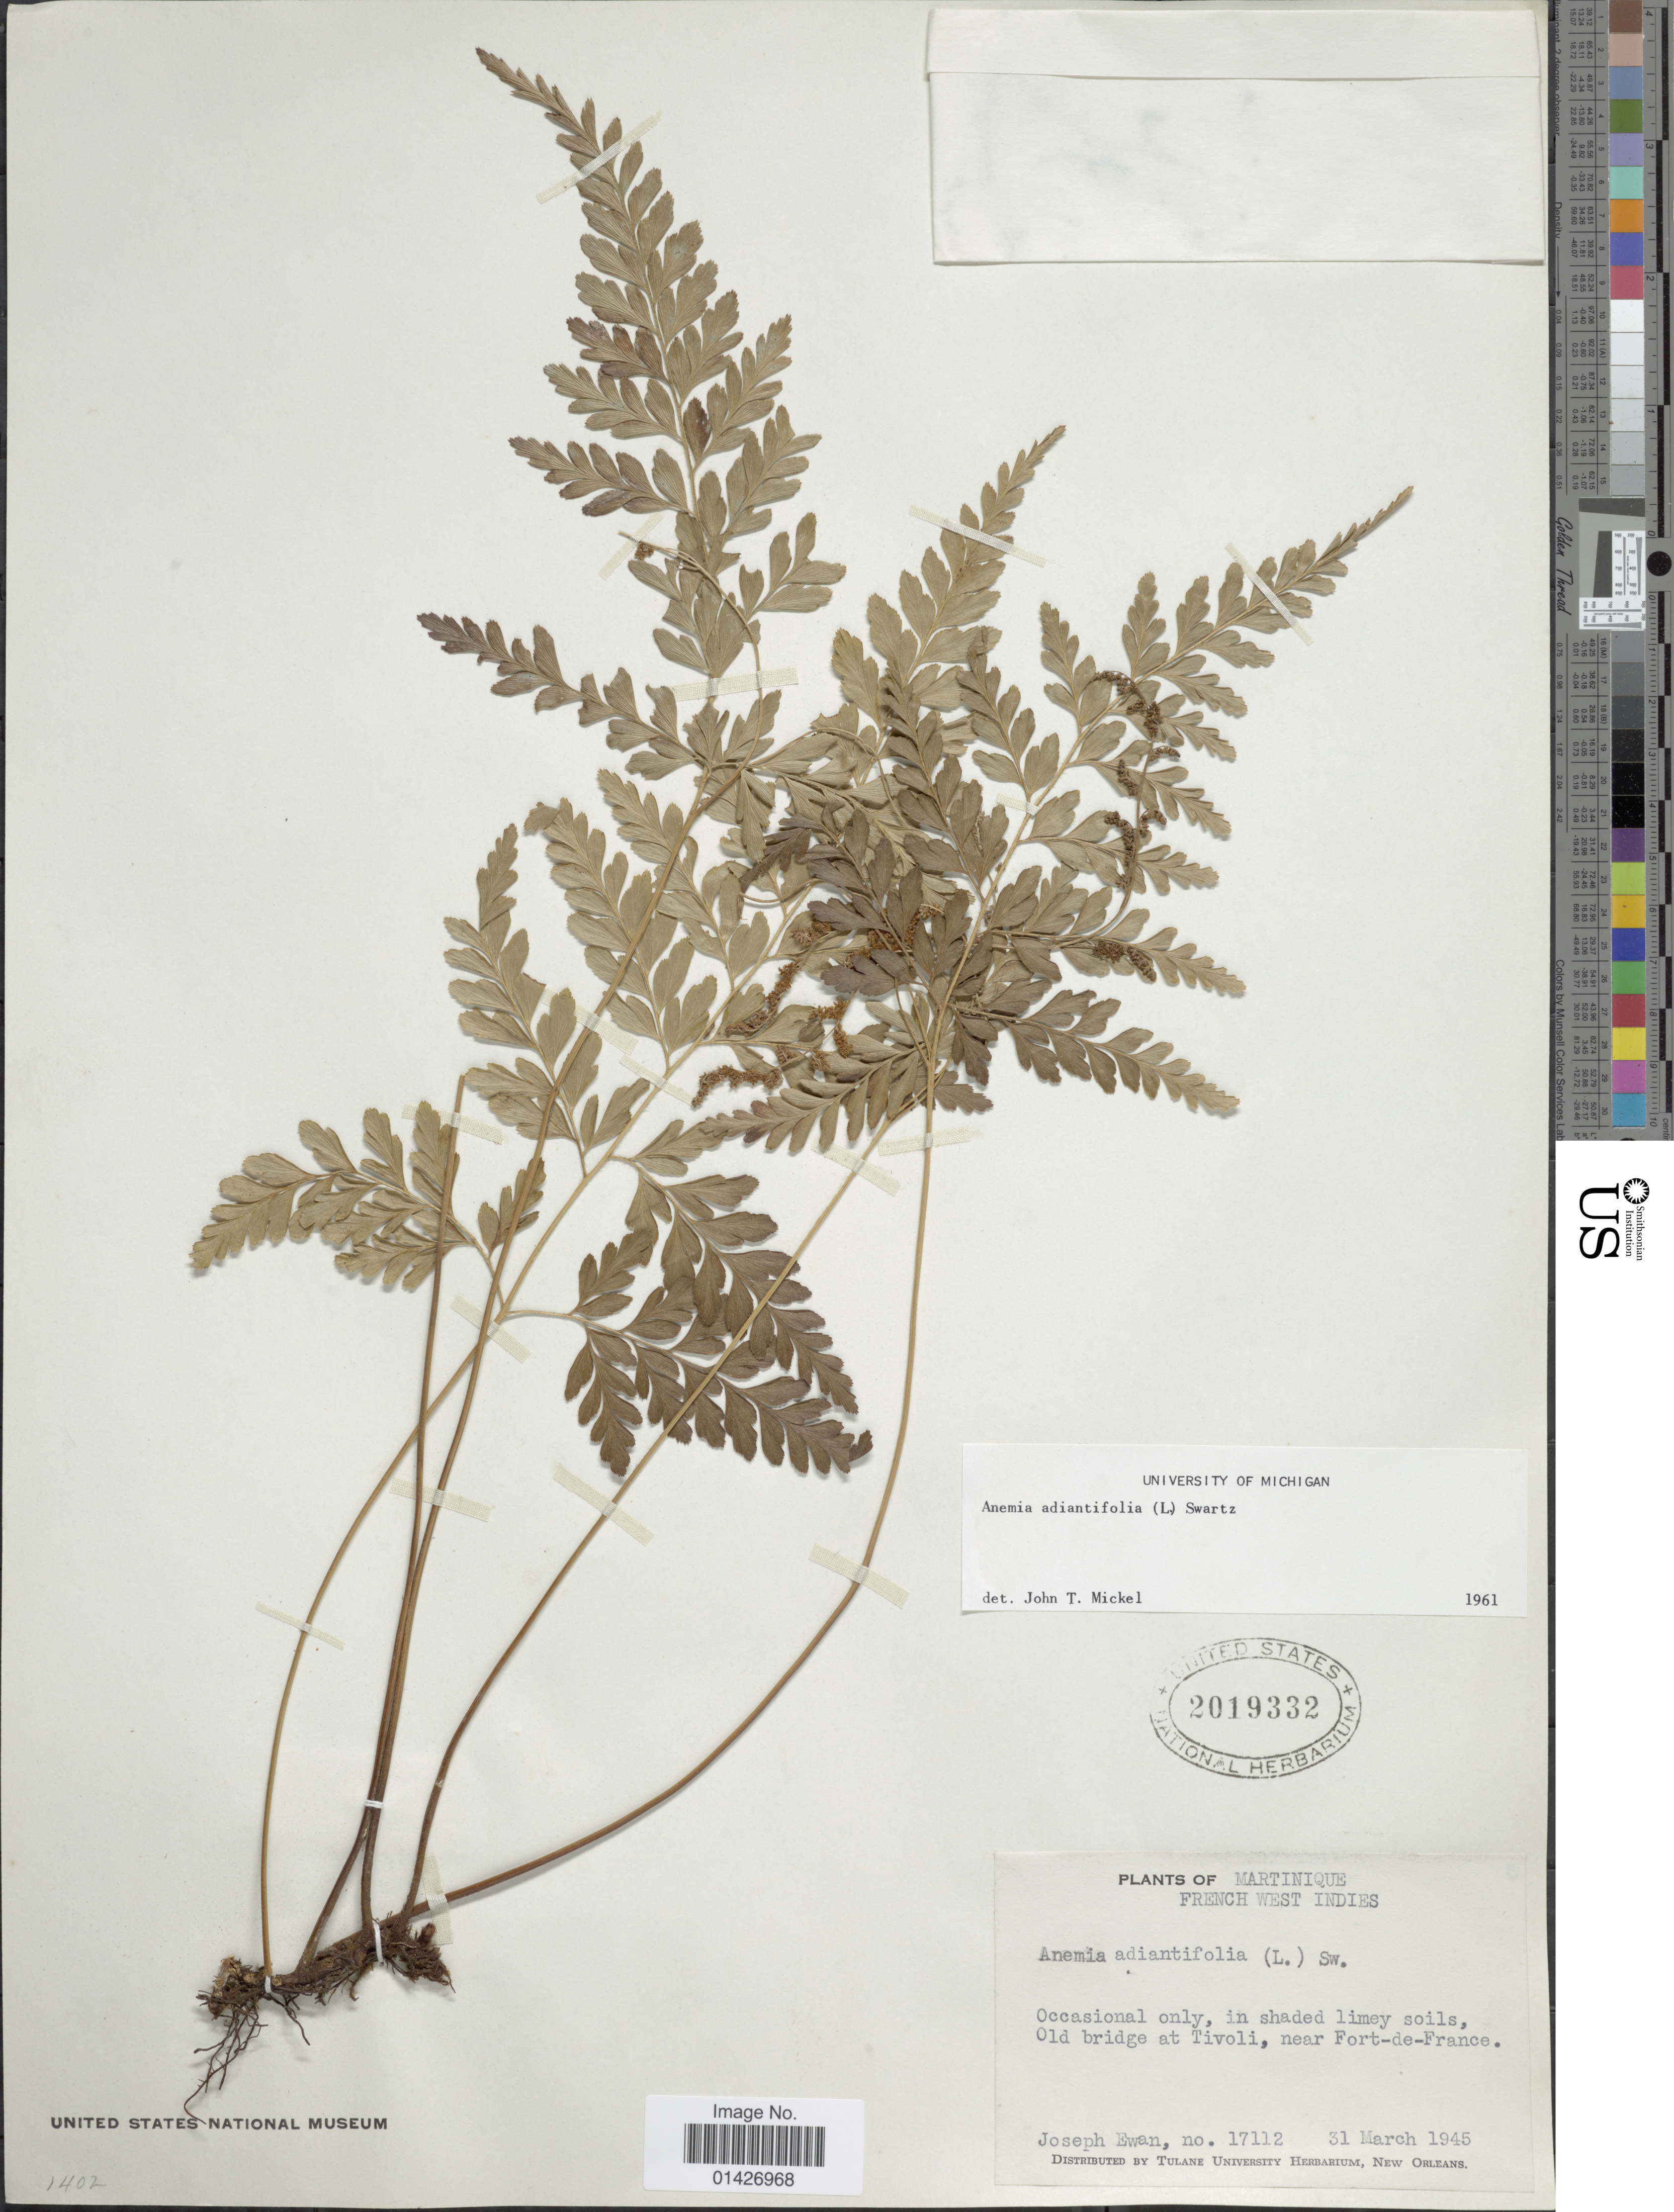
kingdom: Plantae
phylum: Tracheophyta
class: Polypodiopsida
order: Schizaeales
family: Anemiaceae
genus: Anemia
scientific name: Anemia adiantifolia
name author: (L.) Sw.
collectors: J. A. Ewan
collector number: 17112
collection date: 1945-03-31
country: Martinique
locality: French West Indies. old bridge at Tivoli, near Fort-de-France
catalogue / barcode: US 2019332